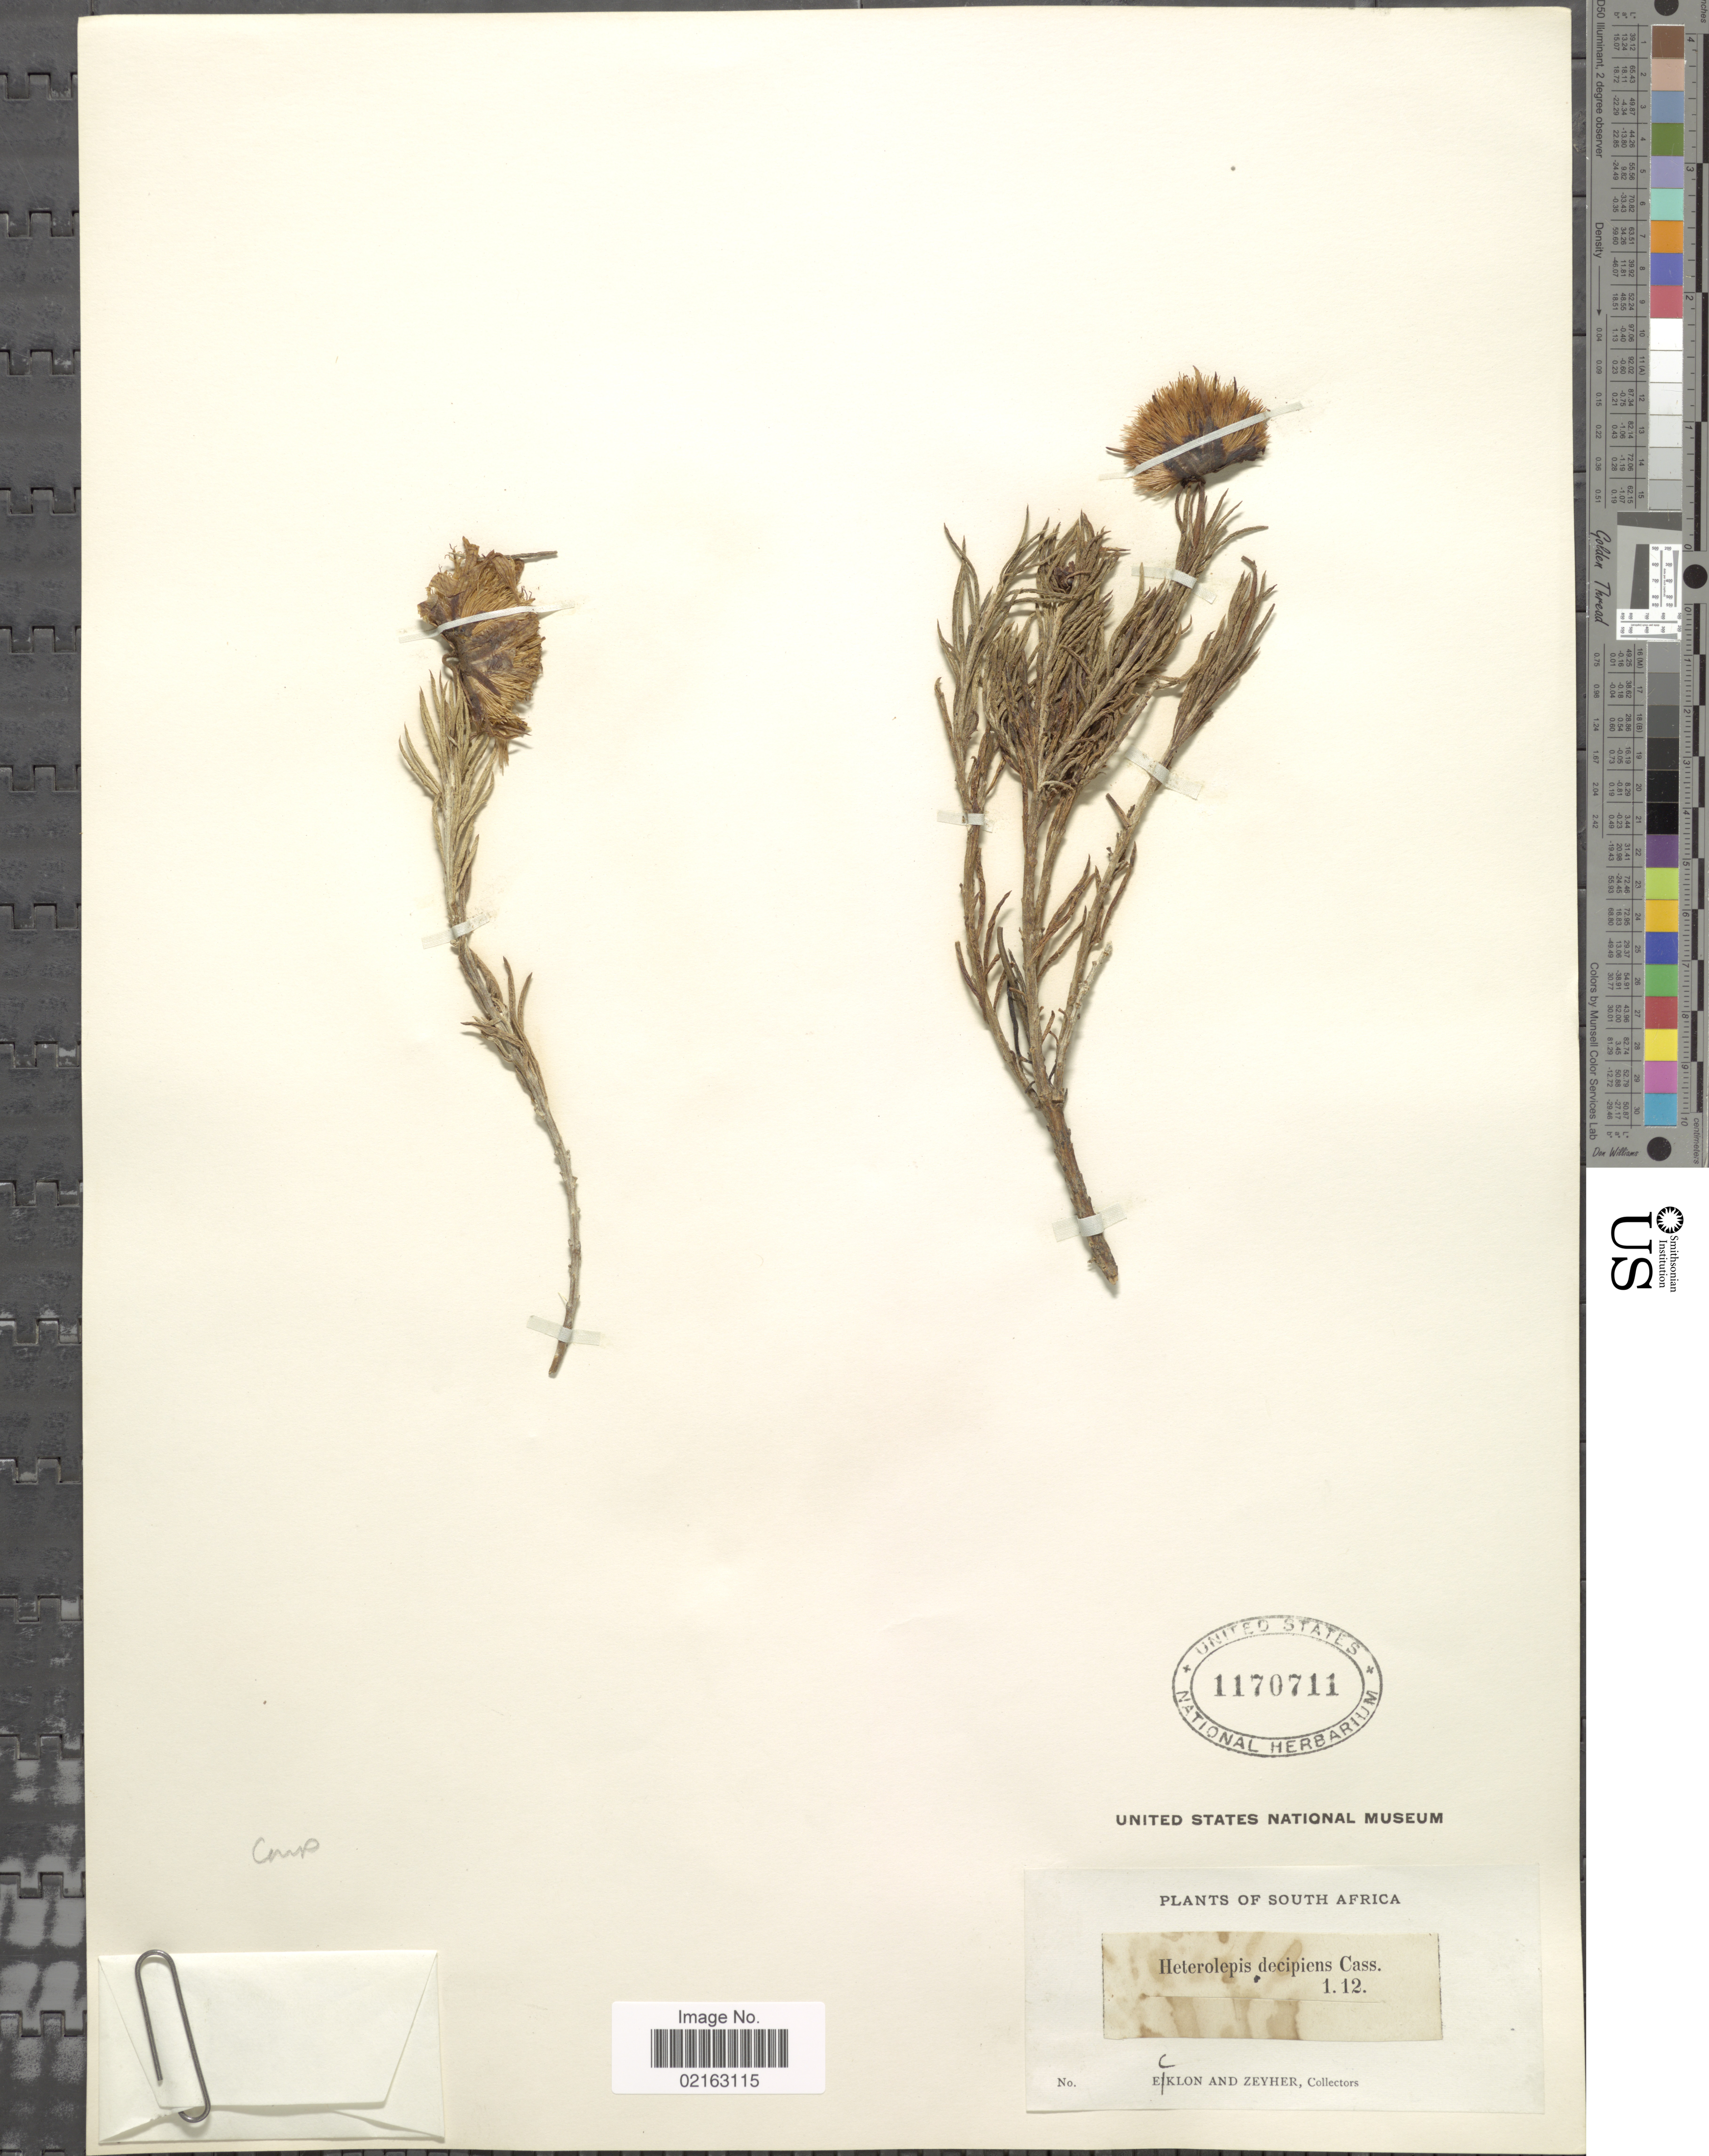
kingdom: Plantae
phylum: Tracheophyta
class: Magnoliopsida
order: Asterales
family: Asteraceae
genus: Heterolepis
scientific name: Heterolepis aliena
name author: (L. f.) Druce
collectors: -. Ecklon & -. Zeyher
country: South Africa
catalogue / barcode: US 1170711